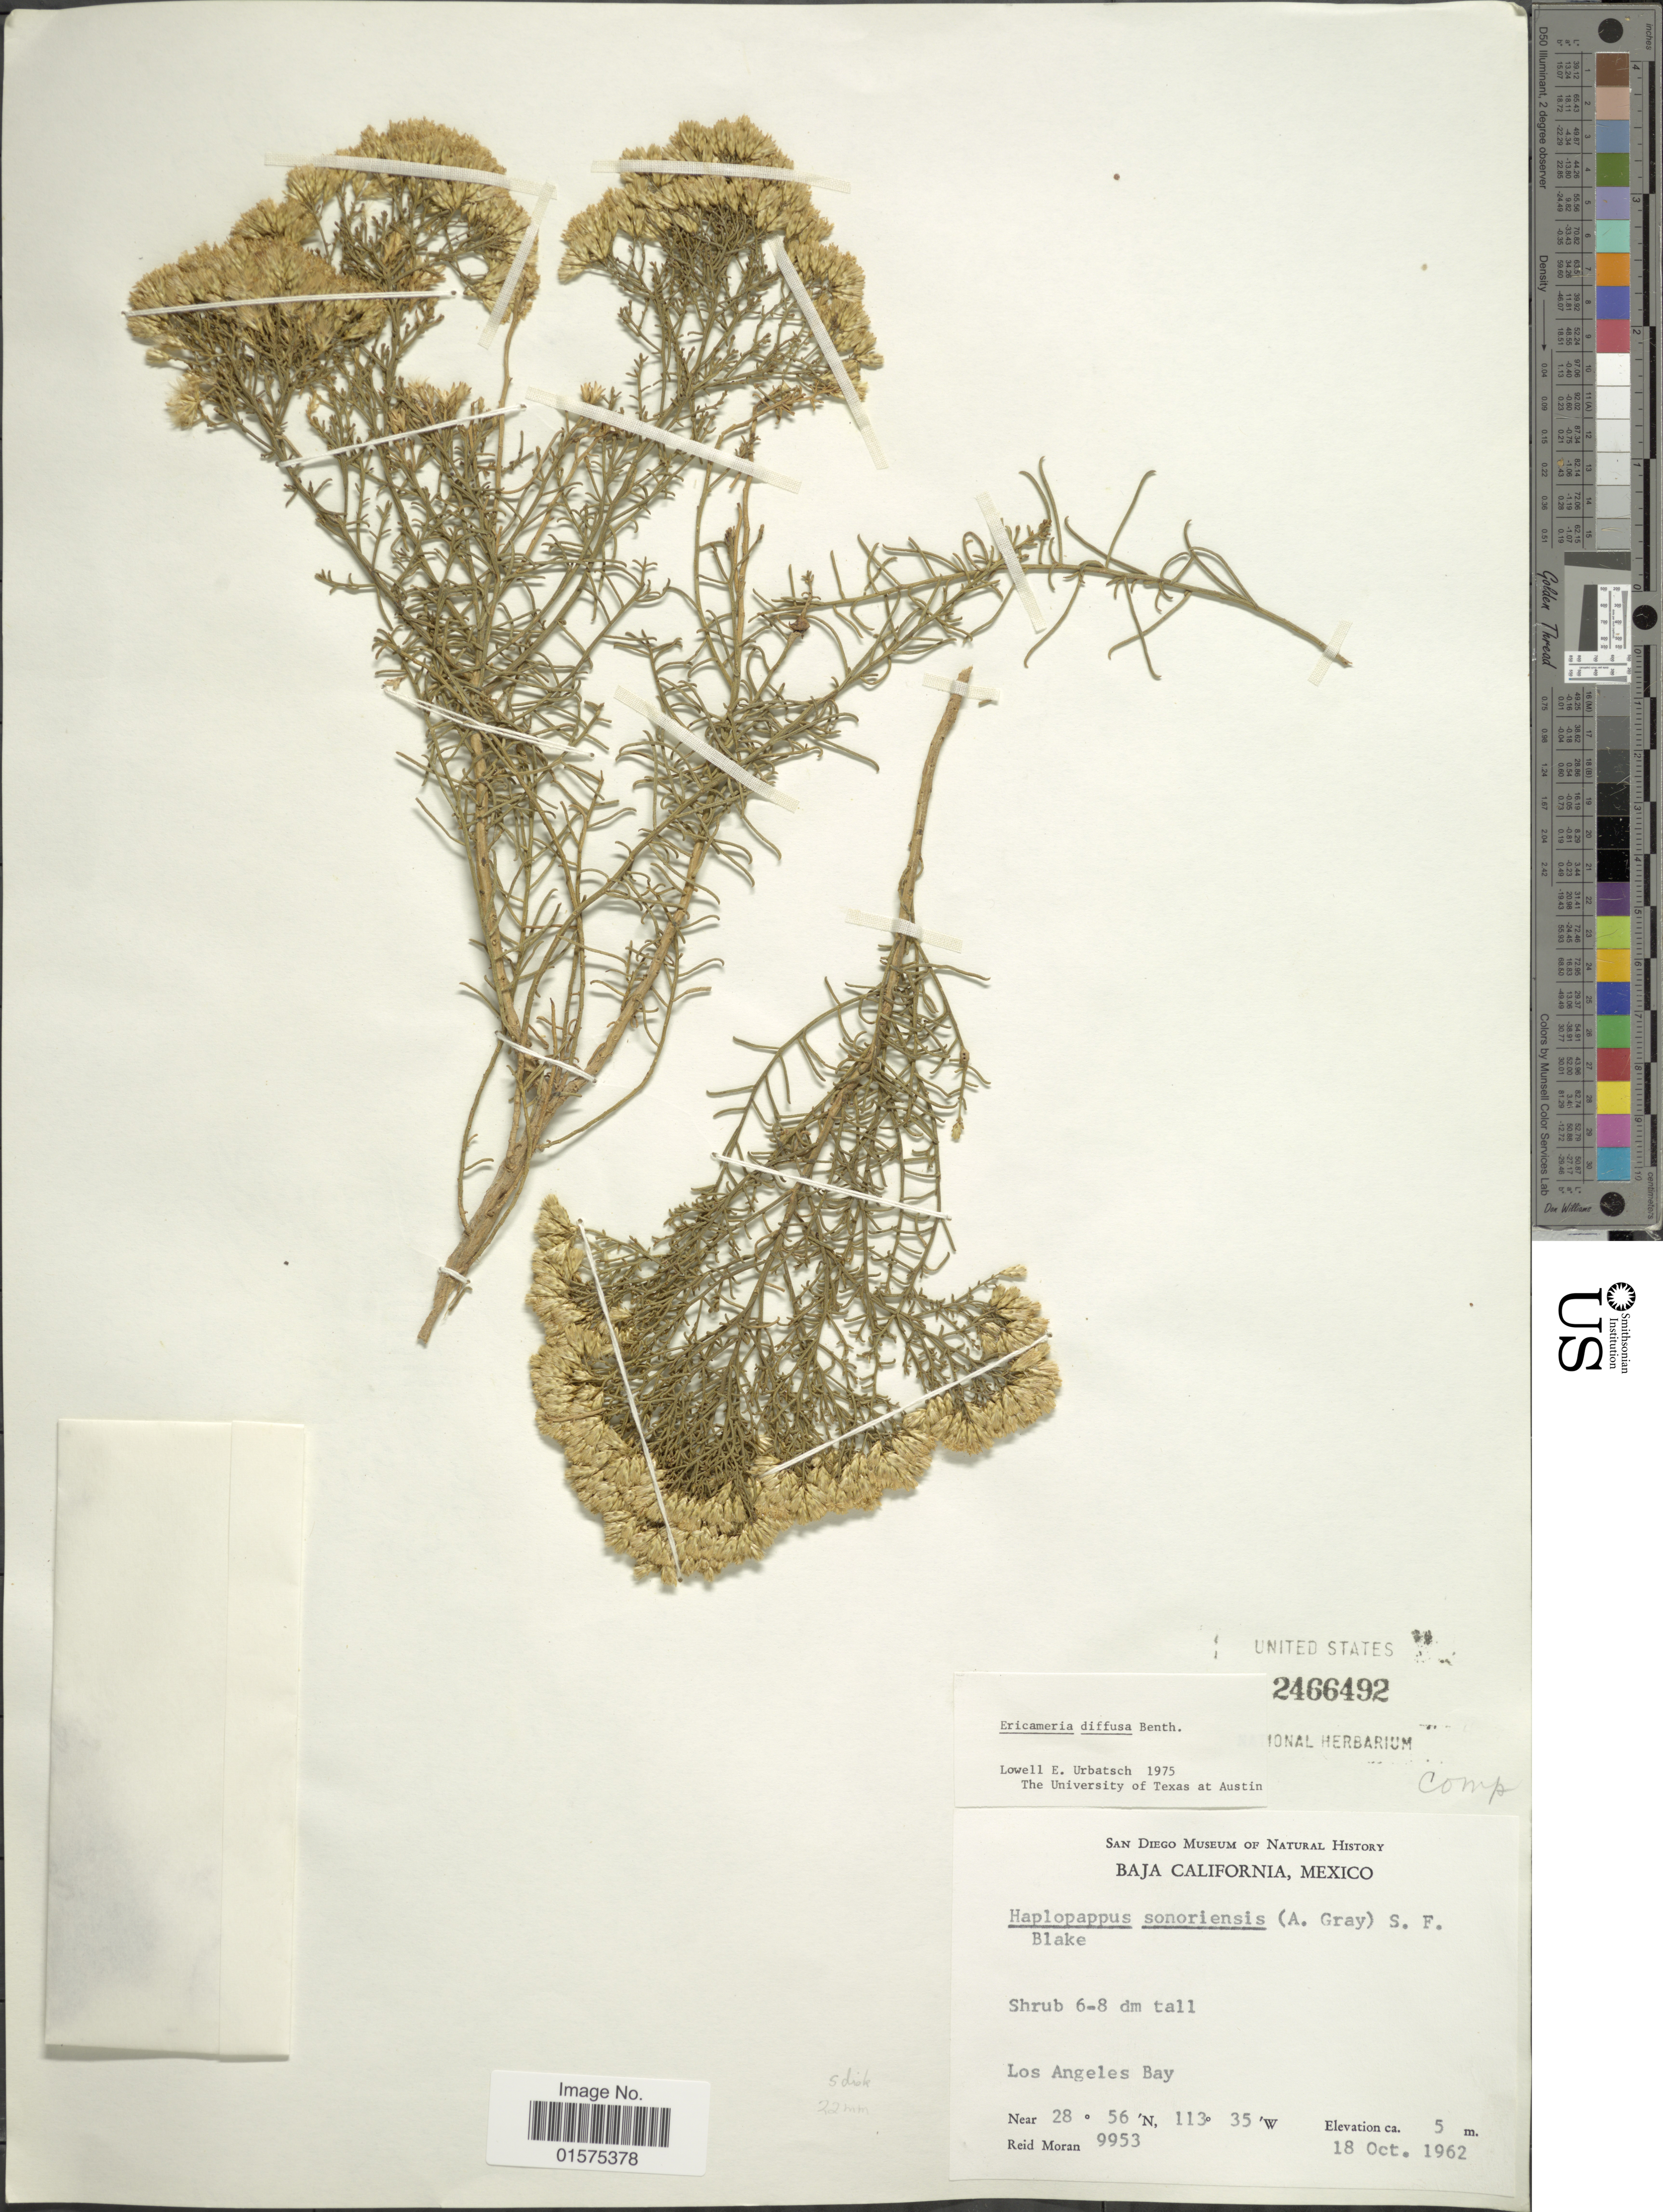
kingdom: Plantae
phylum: Tracheophyta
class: Magnoliopsida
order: Asterales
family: Asteraceae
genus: Xylothamia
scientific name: Xylothamia diffusa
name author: (Benth.) G.L. Nesom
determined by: Urbatsch, Lowell E., Curator (LSU), Louisiana State University (UNITED STATES)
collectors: R. V. Moran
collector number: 9953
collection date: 1962-10-18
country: Mexico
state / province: Baja California Sur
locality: Los Angeles Bay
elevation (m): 5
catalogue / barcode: US 2466492